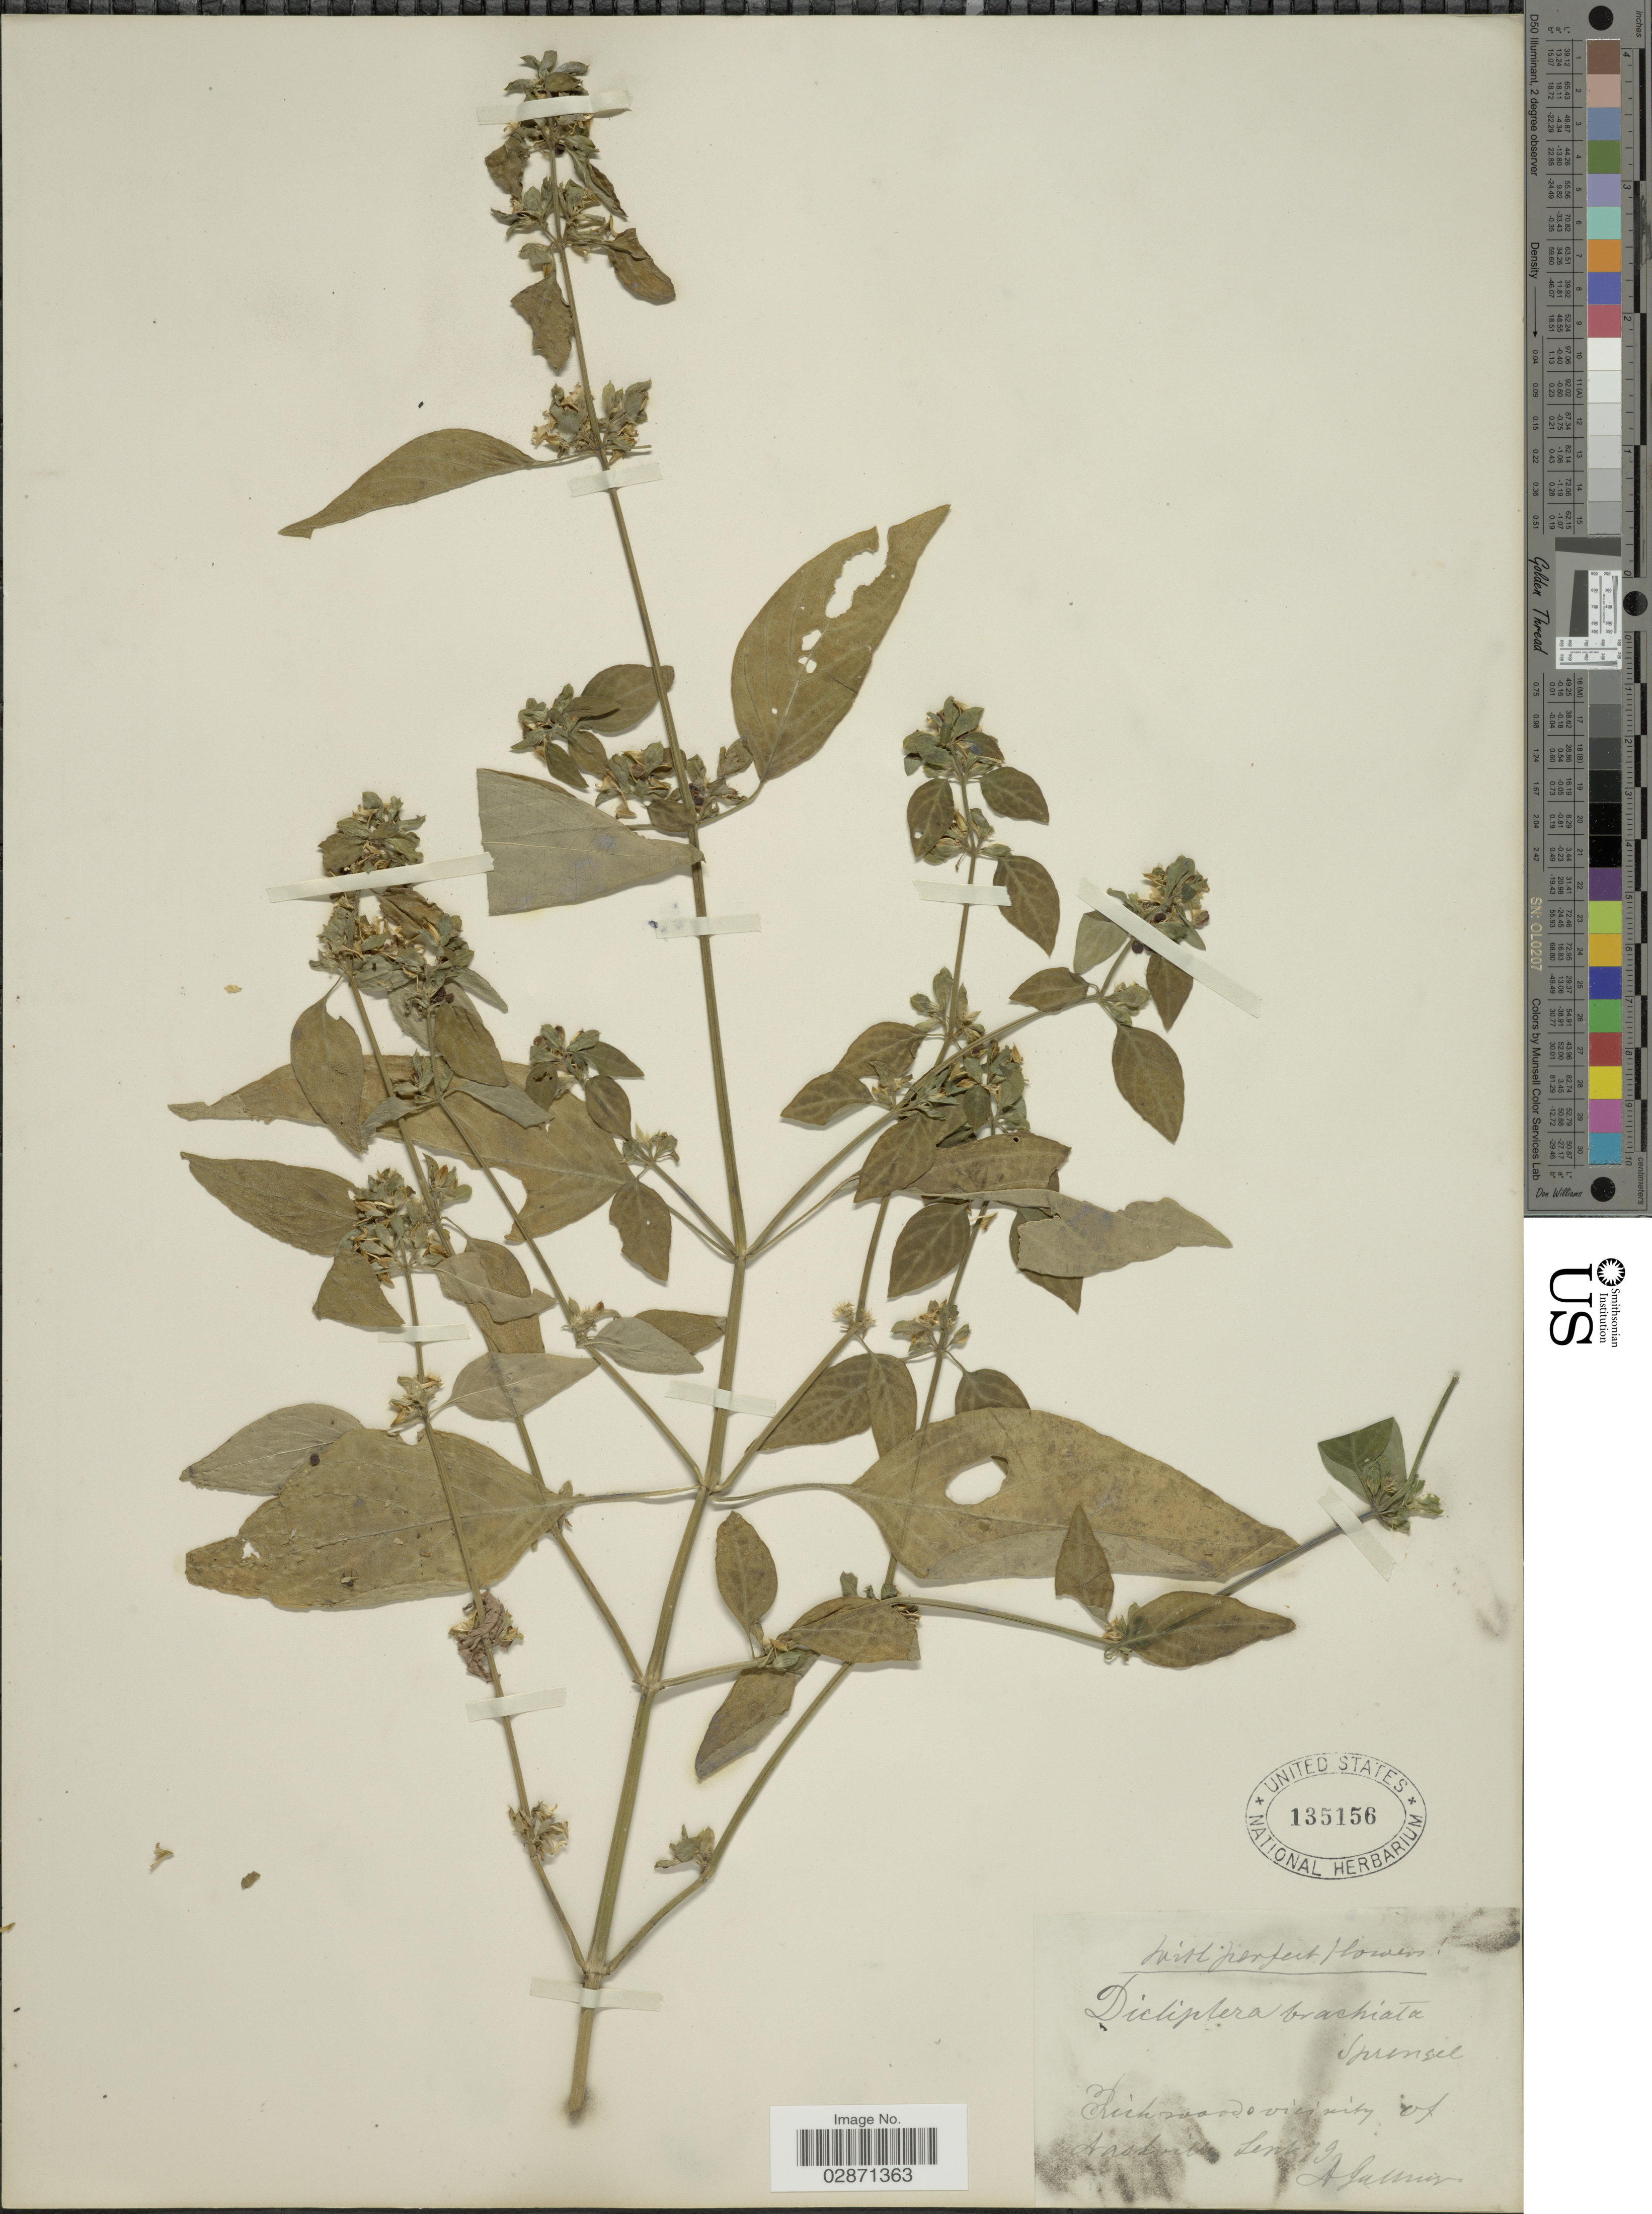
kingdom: Plantae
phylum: Tracheophyta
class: Magnoliopsida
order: Lamiales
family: Acanthaceae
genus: Dicliptera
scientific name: Dicliptera brachiata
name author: (Pursh) Spreng.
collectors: A. Gattinger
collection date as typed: Transcribed d/m/y: /9/79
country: United States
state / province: Tennessee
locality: Nashville.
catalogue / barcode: US 135156